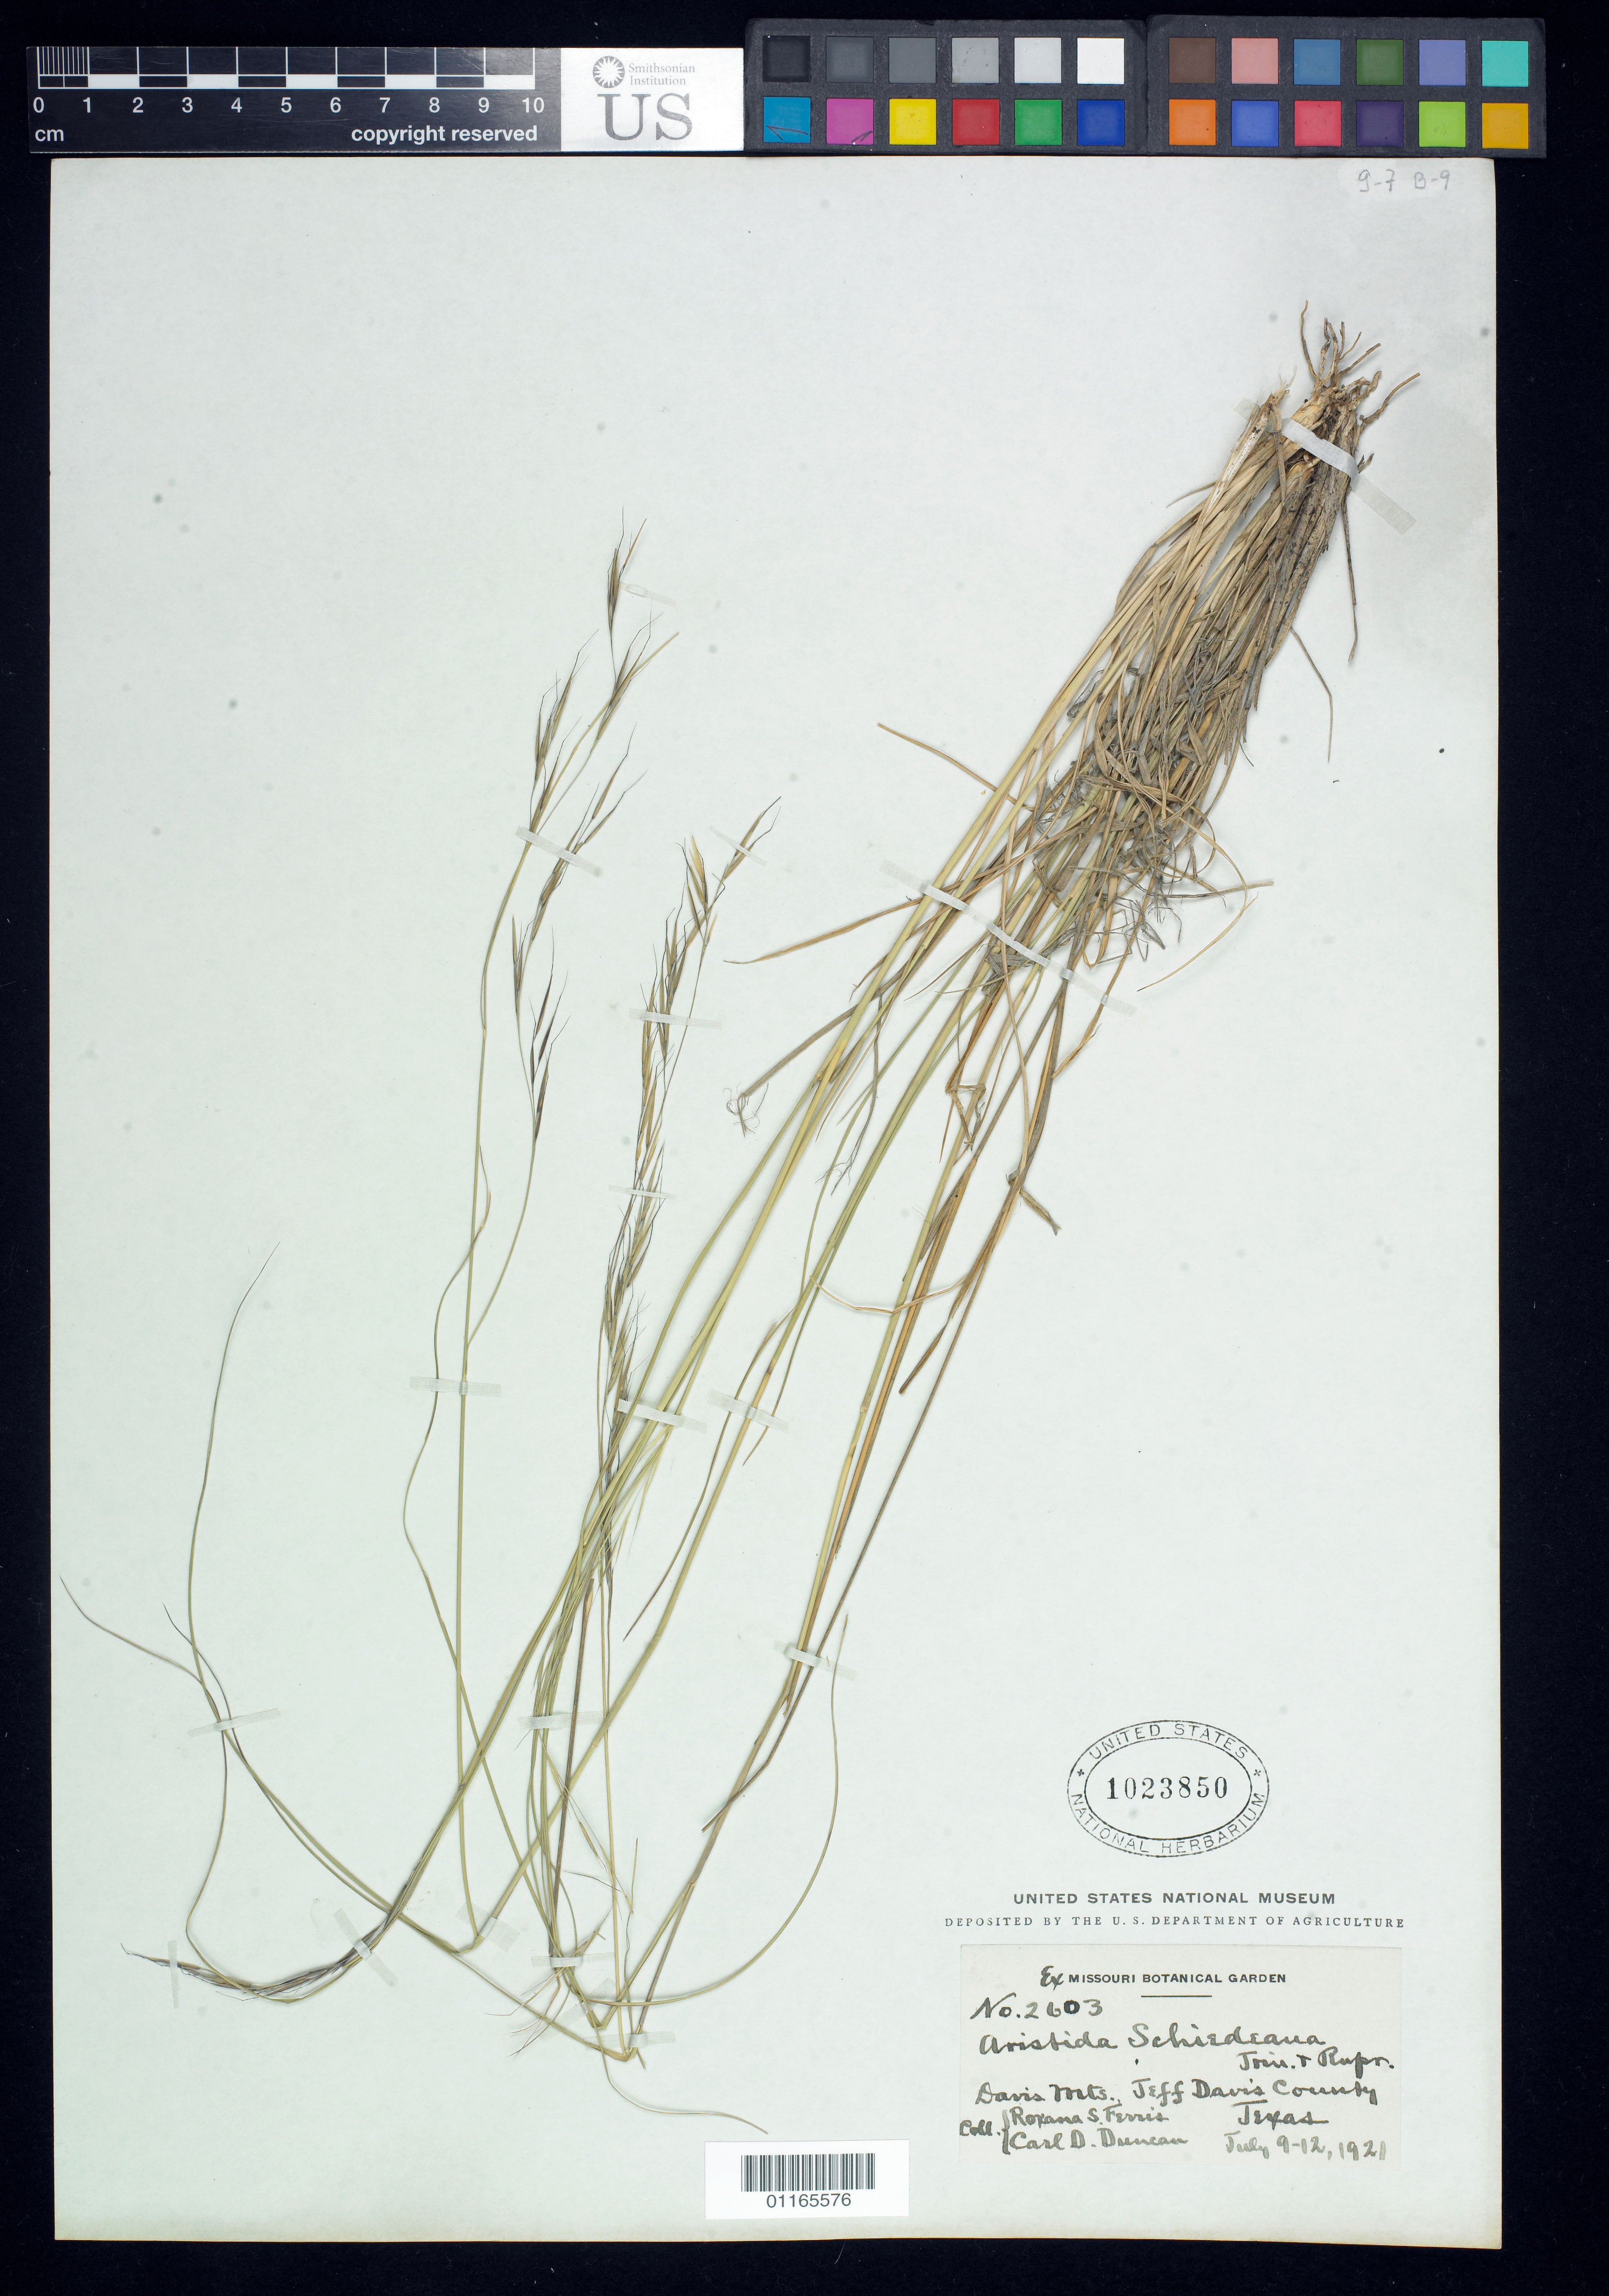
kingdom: Plantae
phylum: Tracheophyta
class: Liliopsida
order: Poales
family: Poaceae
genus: Aristida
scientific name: Aristida schiedeana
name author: Trin. & Rupr.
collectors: R. S. Ferris & C. Duncan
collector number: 2603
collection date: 1921-07-09/1921-07-12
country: United States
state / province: Texas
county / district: Jeff Davis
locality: Davis Mts.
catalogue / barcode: US 1023850